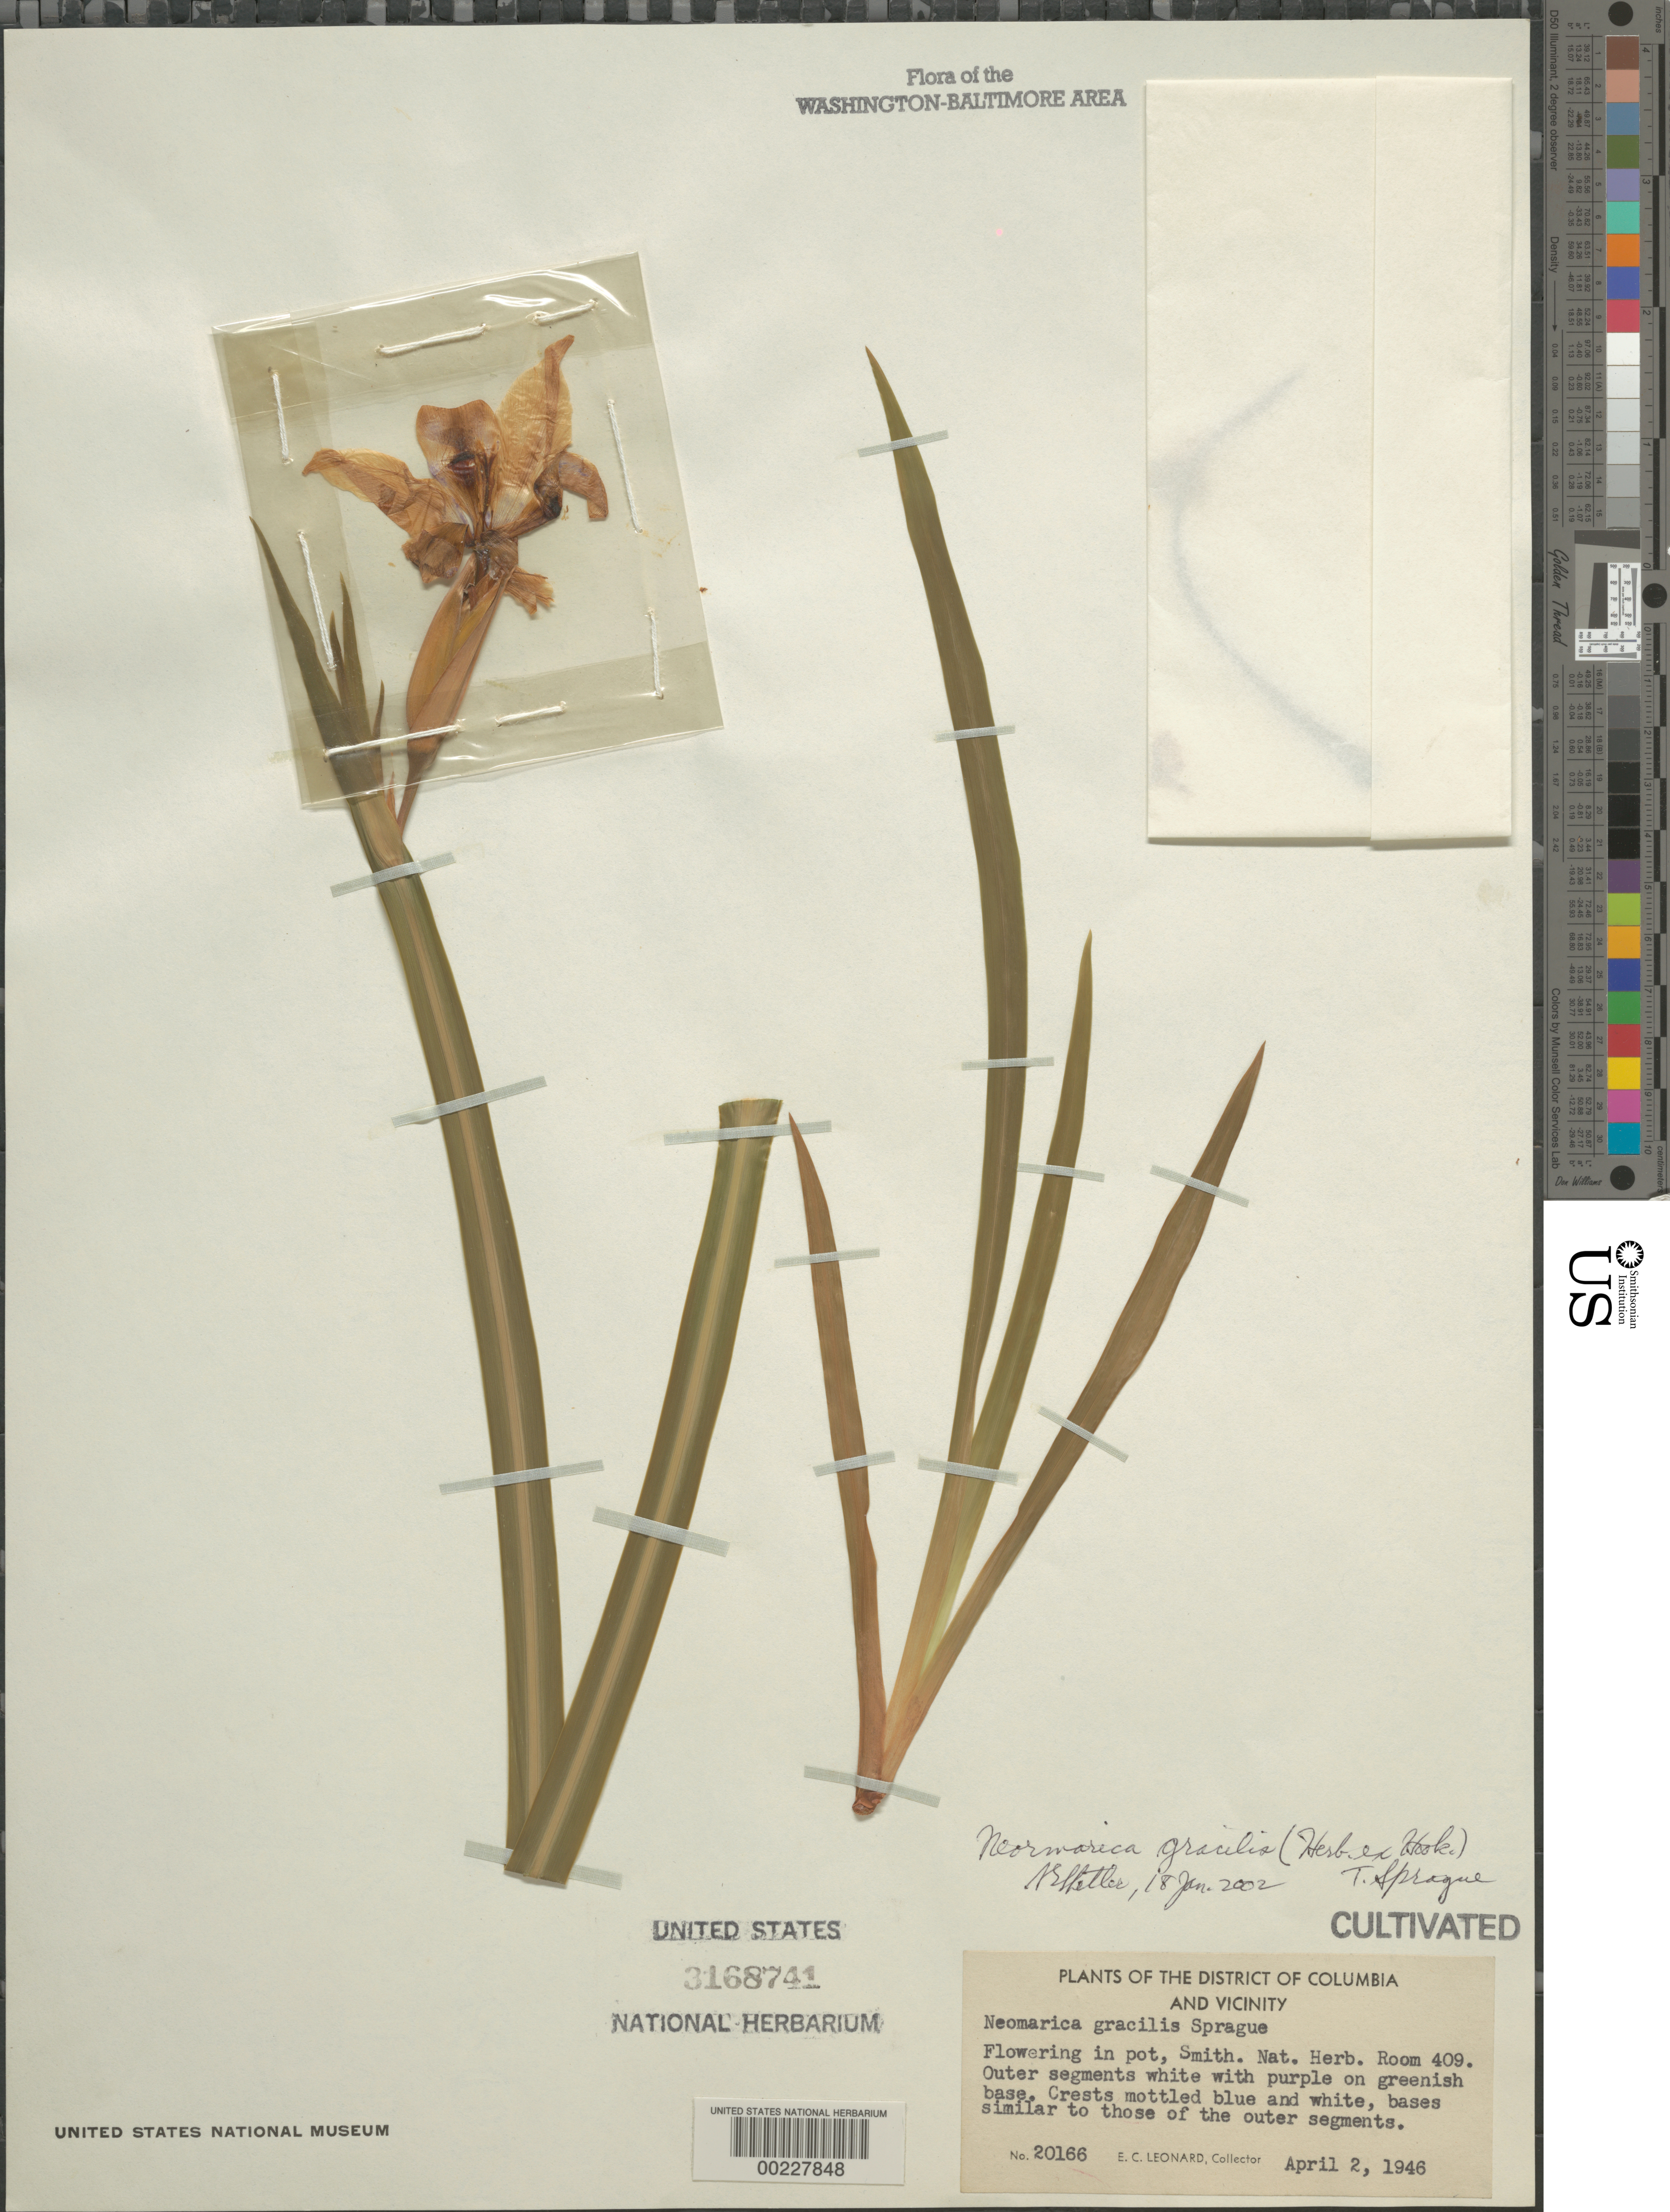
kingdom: Plantae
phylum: Tracheophyta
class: Liliopsida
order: Asparagales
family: Iridaceae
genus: Neomarica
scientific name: Neomarica gracilis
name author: (Herb. ex Hooke) Sprague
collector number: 20166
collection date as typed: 02 Apr 1946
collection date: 1946-04-02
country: United States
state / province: District of Columbia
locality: National Herbarium, Room 409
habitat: Flowering in pot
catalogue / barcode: US 3168741